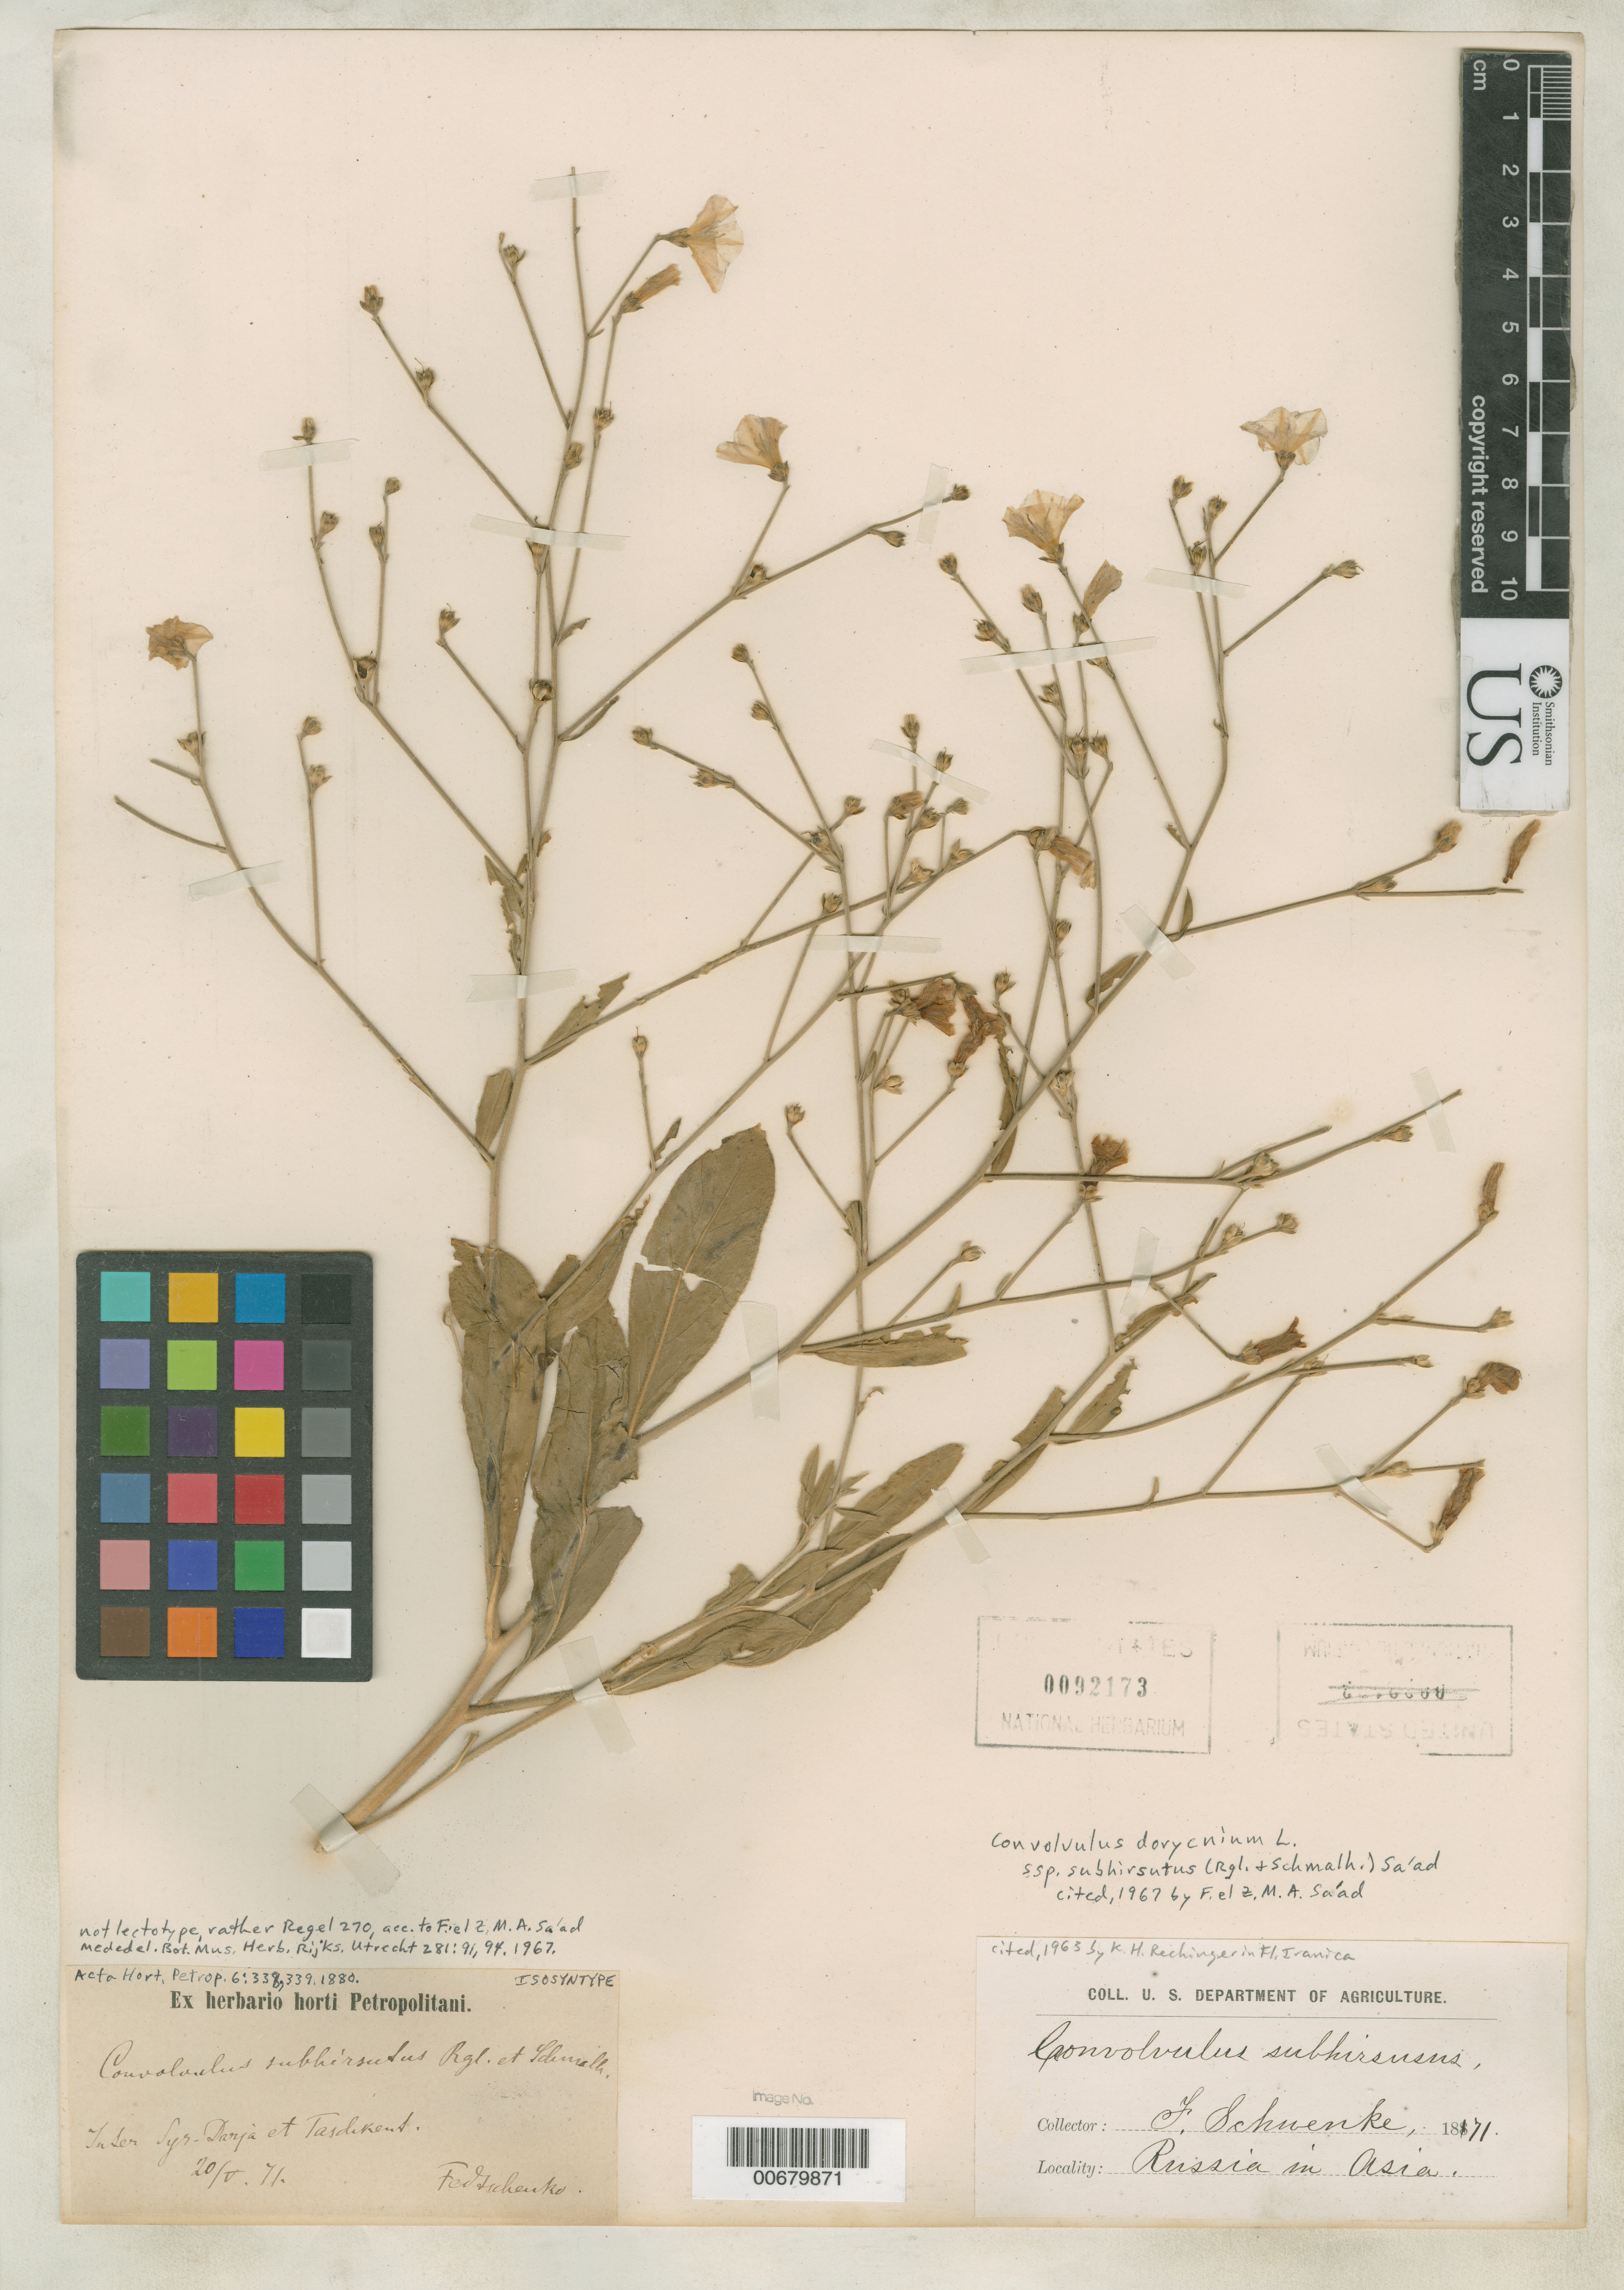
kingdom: Plantae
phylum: Tracheophyta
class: Magnoliopsida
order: Solanales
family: Convolvulaceae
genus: Convolvulus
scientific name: Convolvulus subhirsutus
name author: Regel & Schmalh.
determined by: Sa'ad, F. EL Z. M. A.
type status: Isosyntype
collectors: F. Schwenke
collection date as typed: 20 May 1871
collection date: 1871-05-20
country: Uzbekistan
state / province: Toshkent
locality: Syr-Darja et Tasdekent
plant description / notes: not lectotype, rather Regel 270, acc. to F. el Z.M.A. Sa'ad, Mededel. Bot. Mus. Herb. Rijks. Utrecht 281:91, 94. 1967.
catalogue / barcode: US 92173